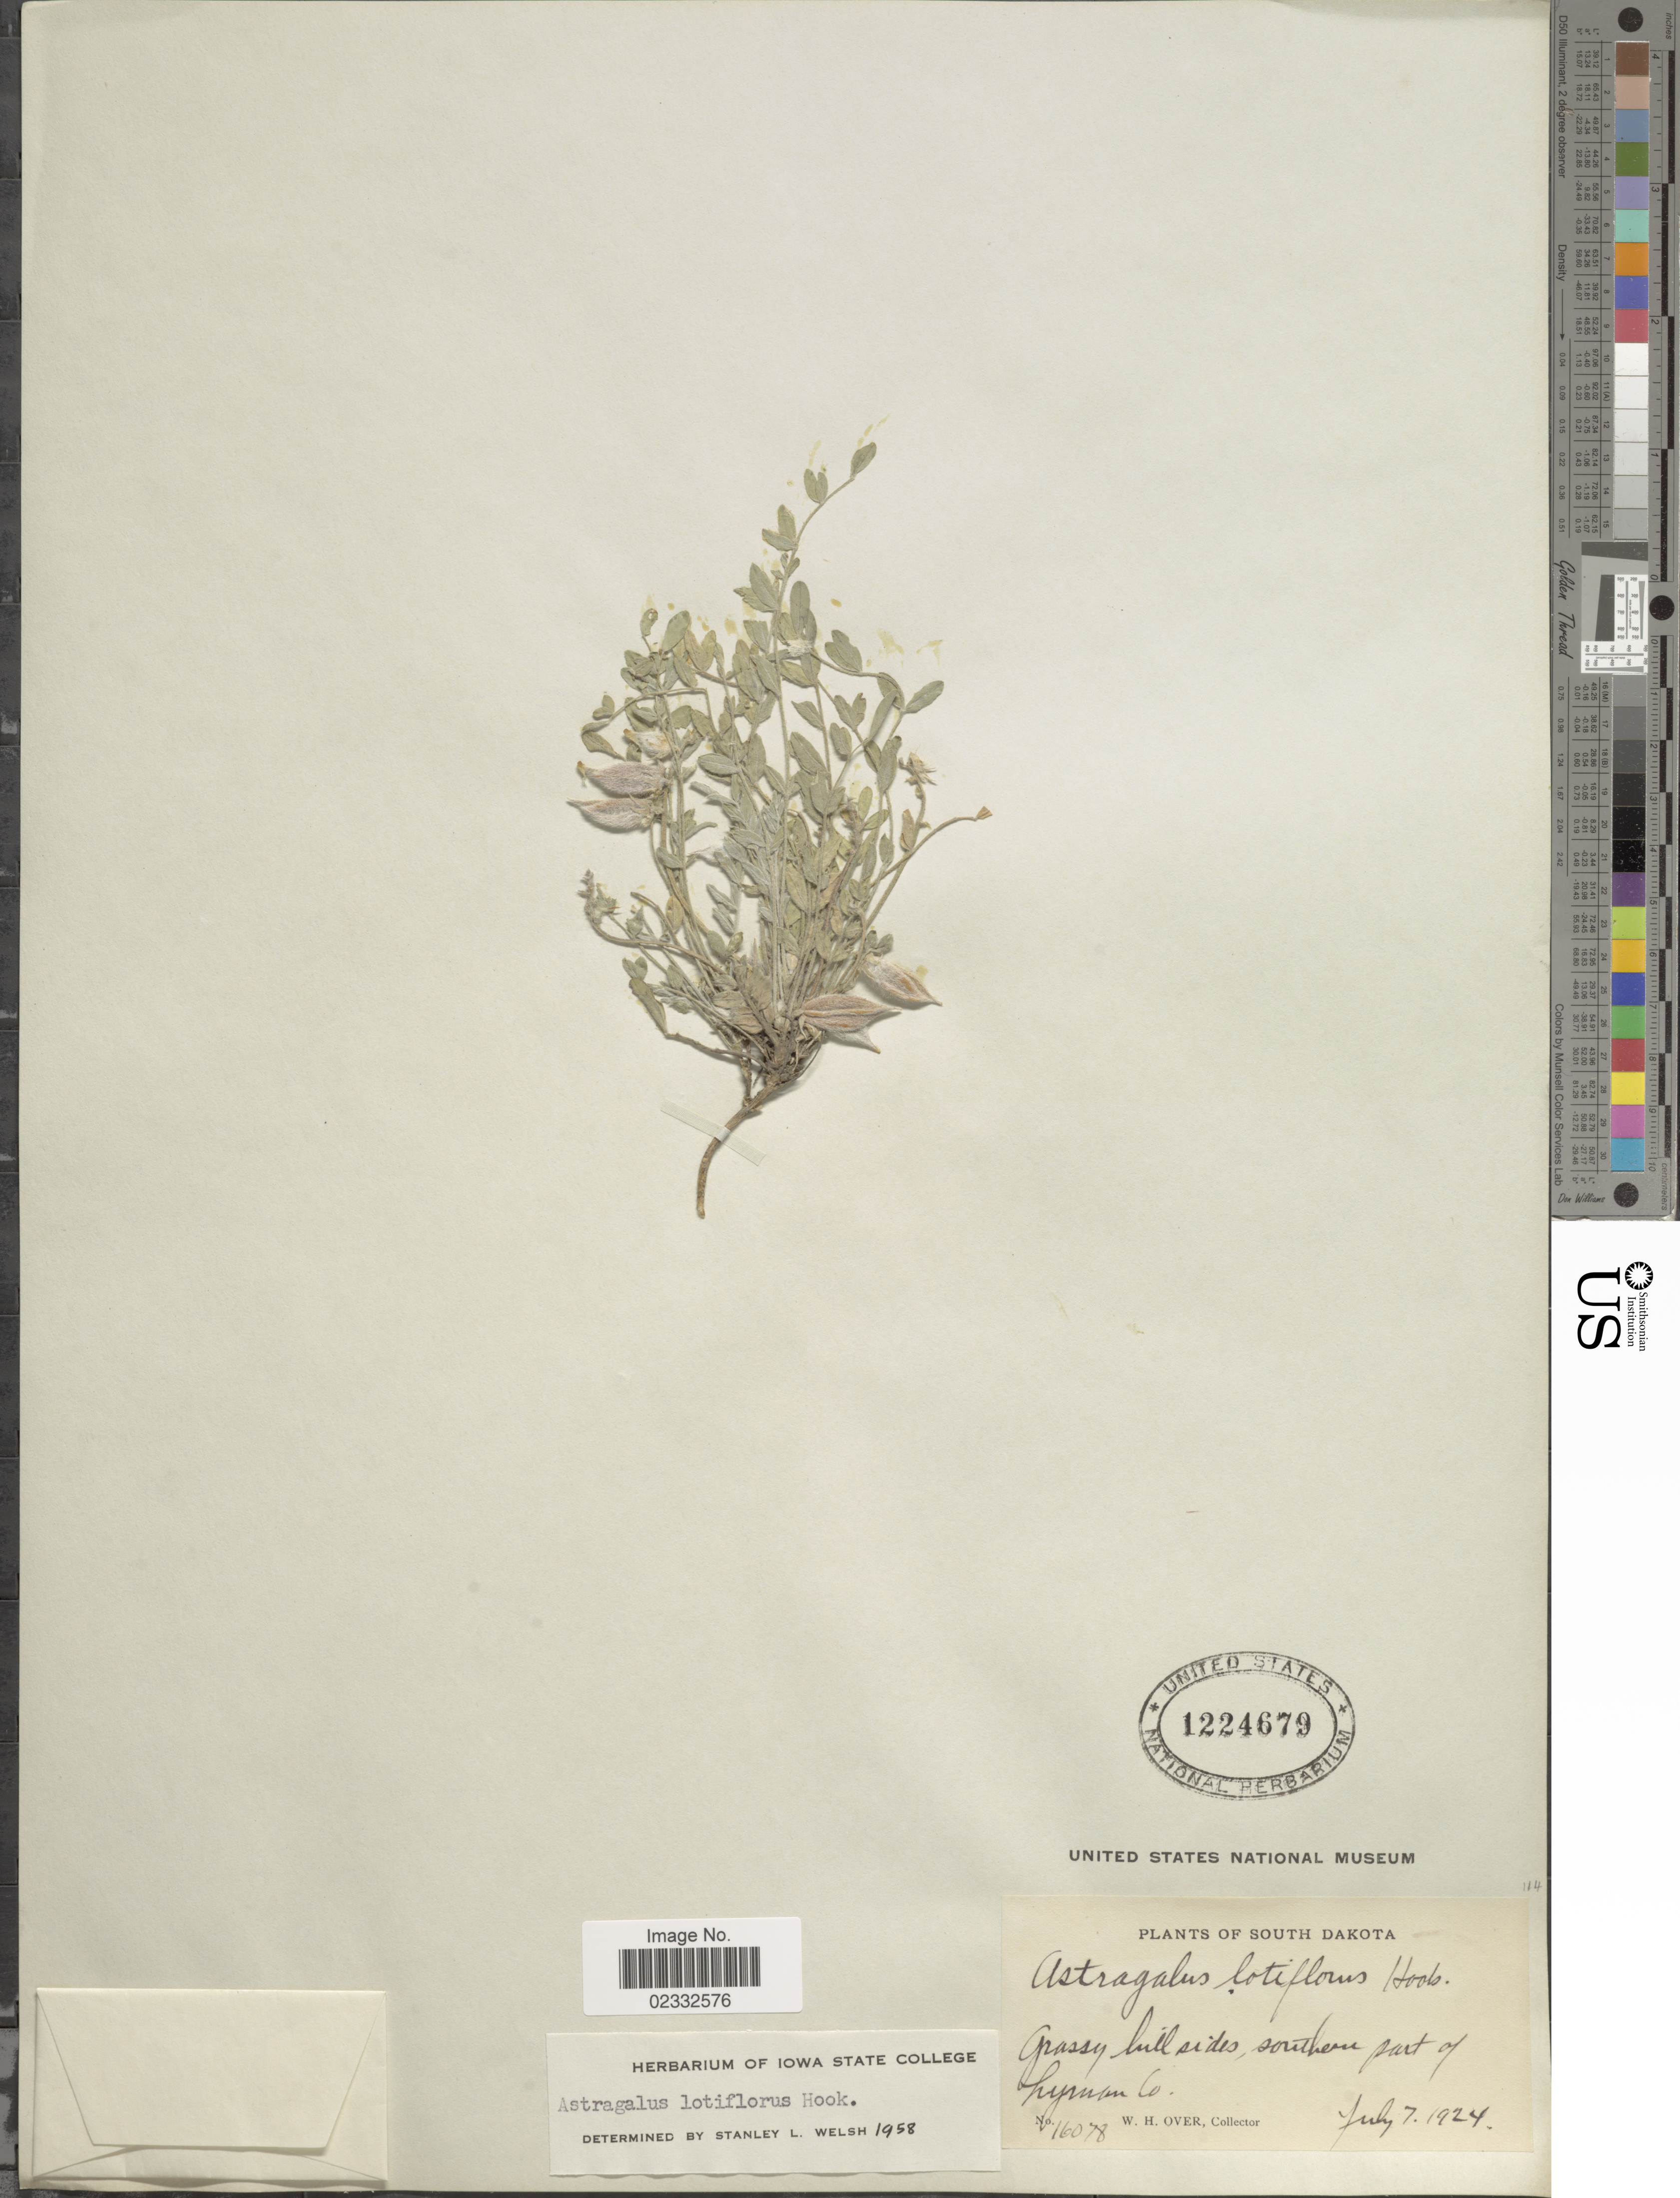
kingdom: Plantae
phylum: Tracheophyta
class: Magnoliopsida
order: Fabales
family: Fabaceae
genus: Astragalus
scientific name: Astragalus lotiflorus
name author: Hook.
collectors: W. Over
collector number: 16078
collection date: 1924-07-07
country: United States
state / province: South Dakota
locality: Grassy hill sides, southern part of Lyman Co.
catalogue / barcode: US 1224679